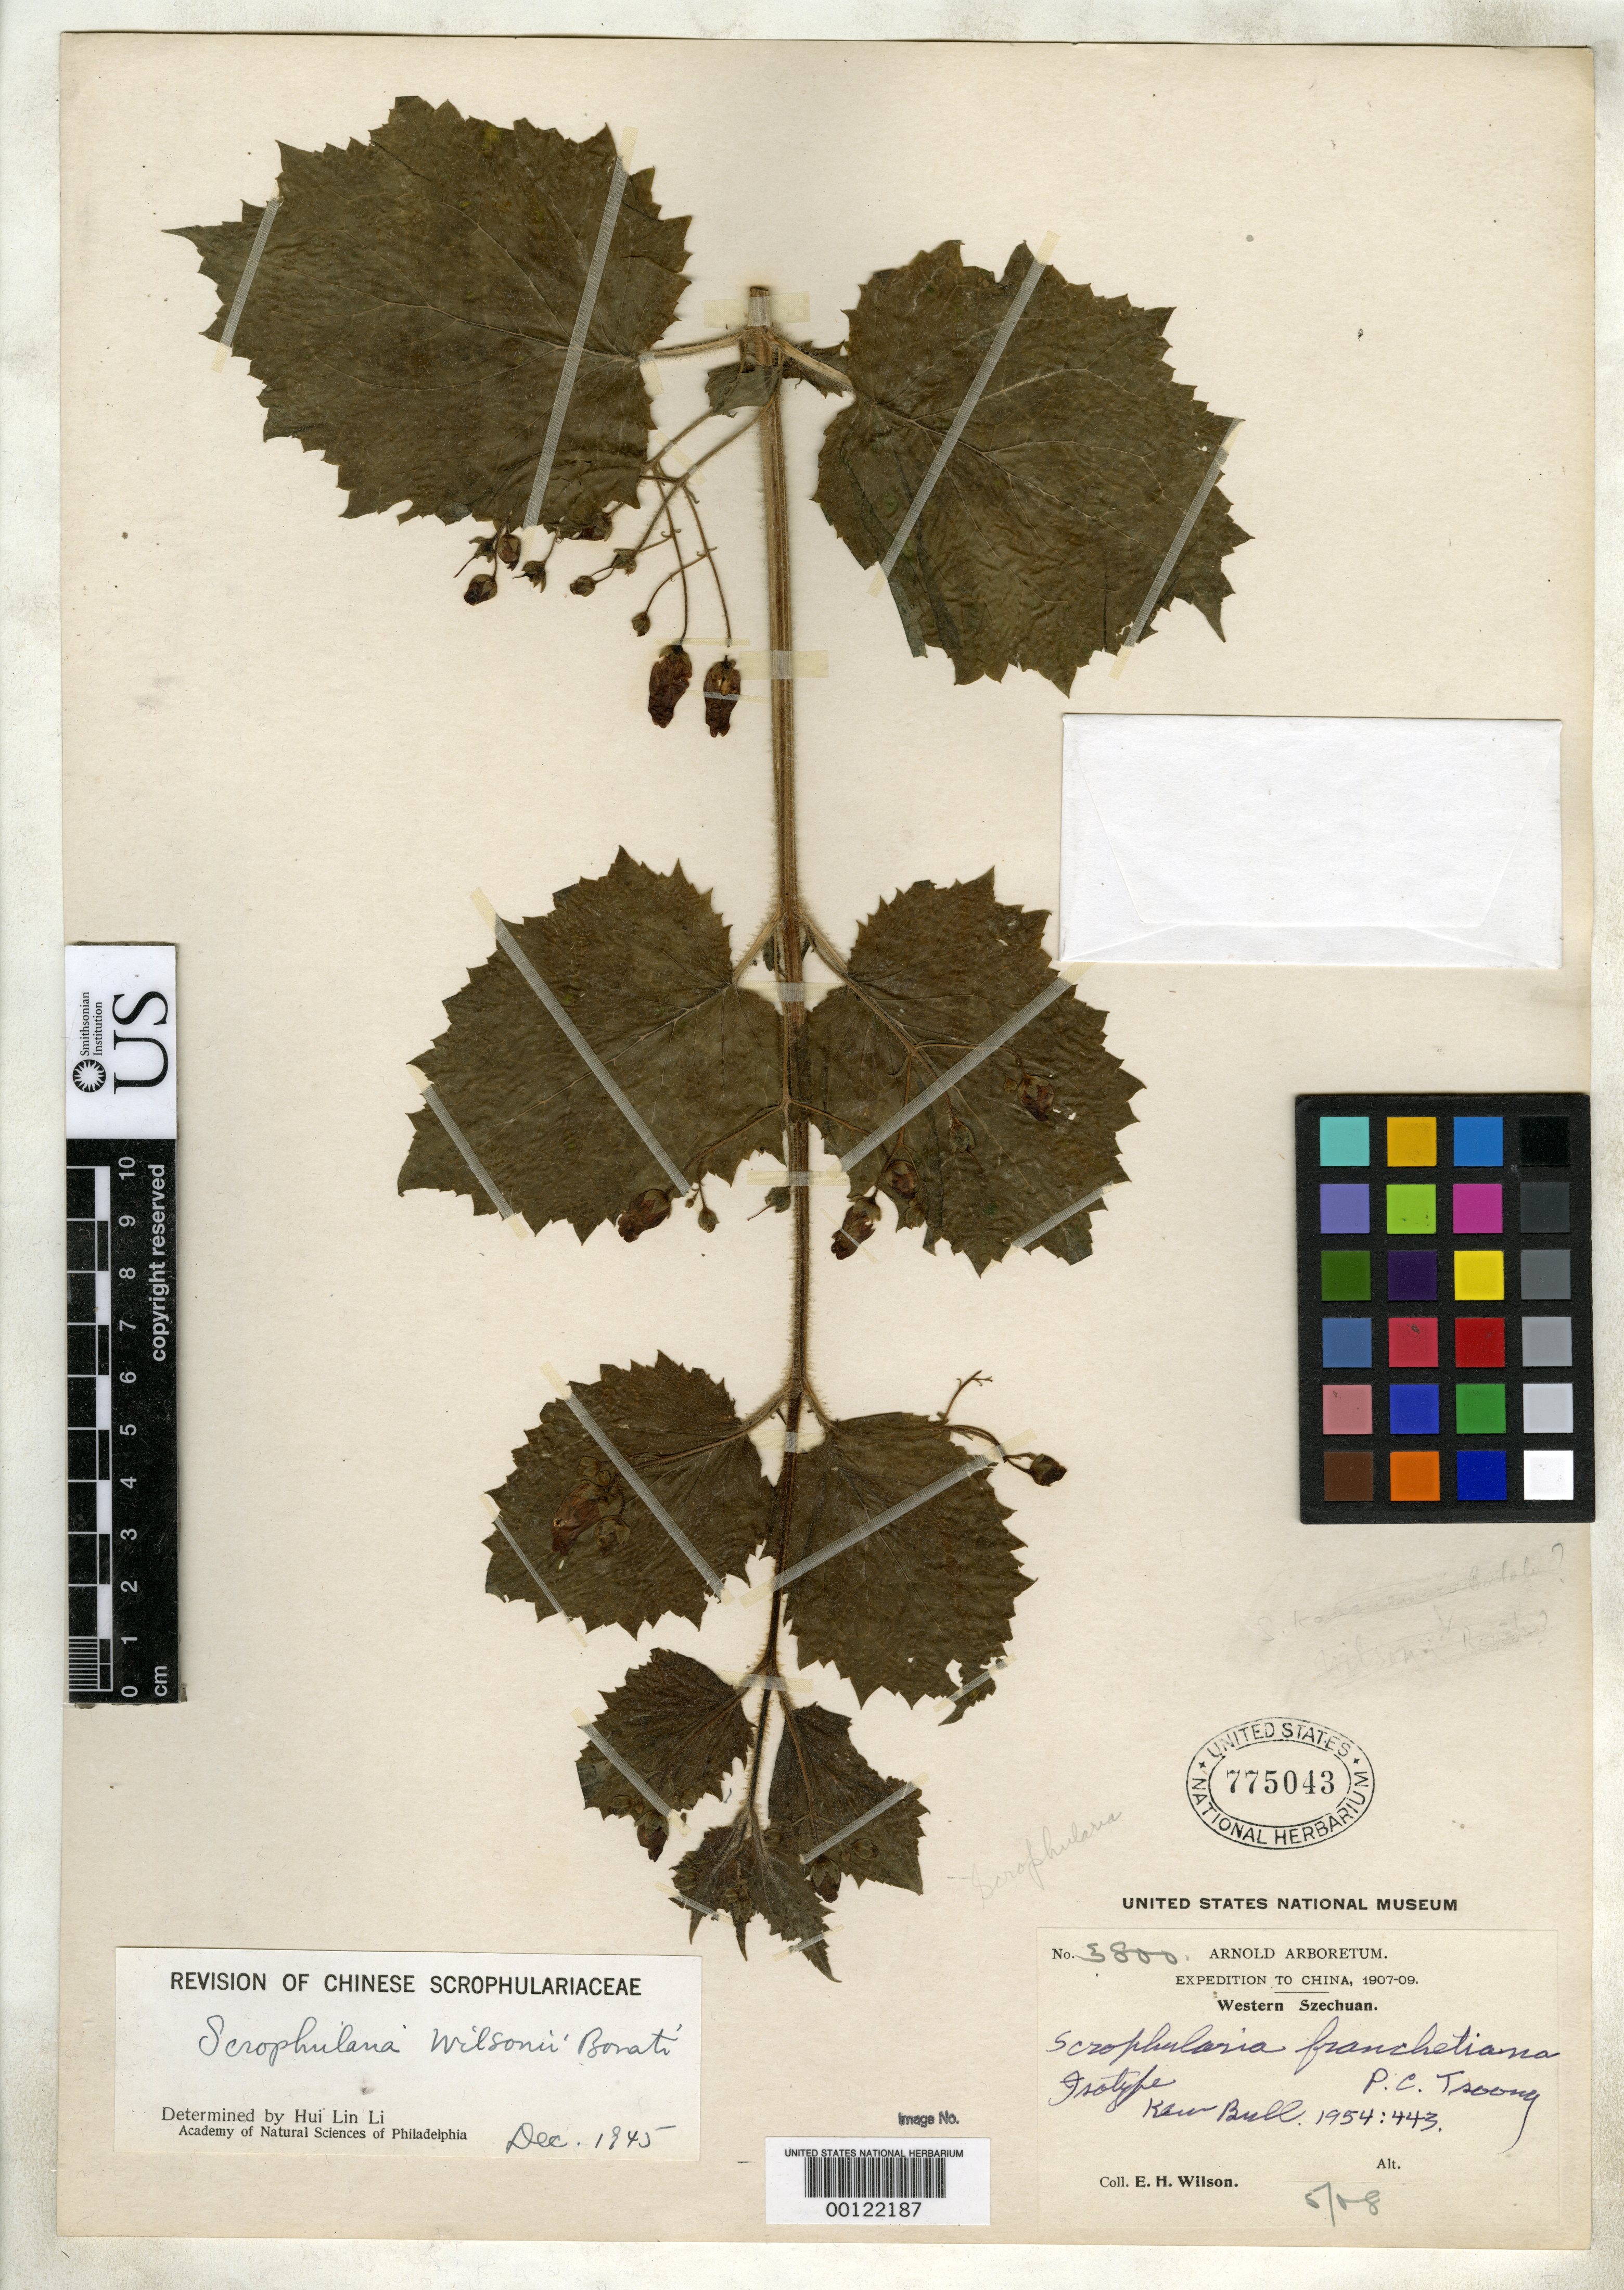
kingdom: Plantae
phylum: Tracheophyta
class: Magnoliopsida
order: Lamiales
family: Scrophulariaceae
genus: Scrophularia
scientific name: Scrophularia franchetiana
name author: P.C. Tsoong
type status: Isotype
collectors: E. H. Wilson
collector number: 3800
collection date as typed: May 1908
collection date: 1908-05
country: China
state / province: Sichuan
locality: Western Szechuan.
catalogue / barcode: US 775043